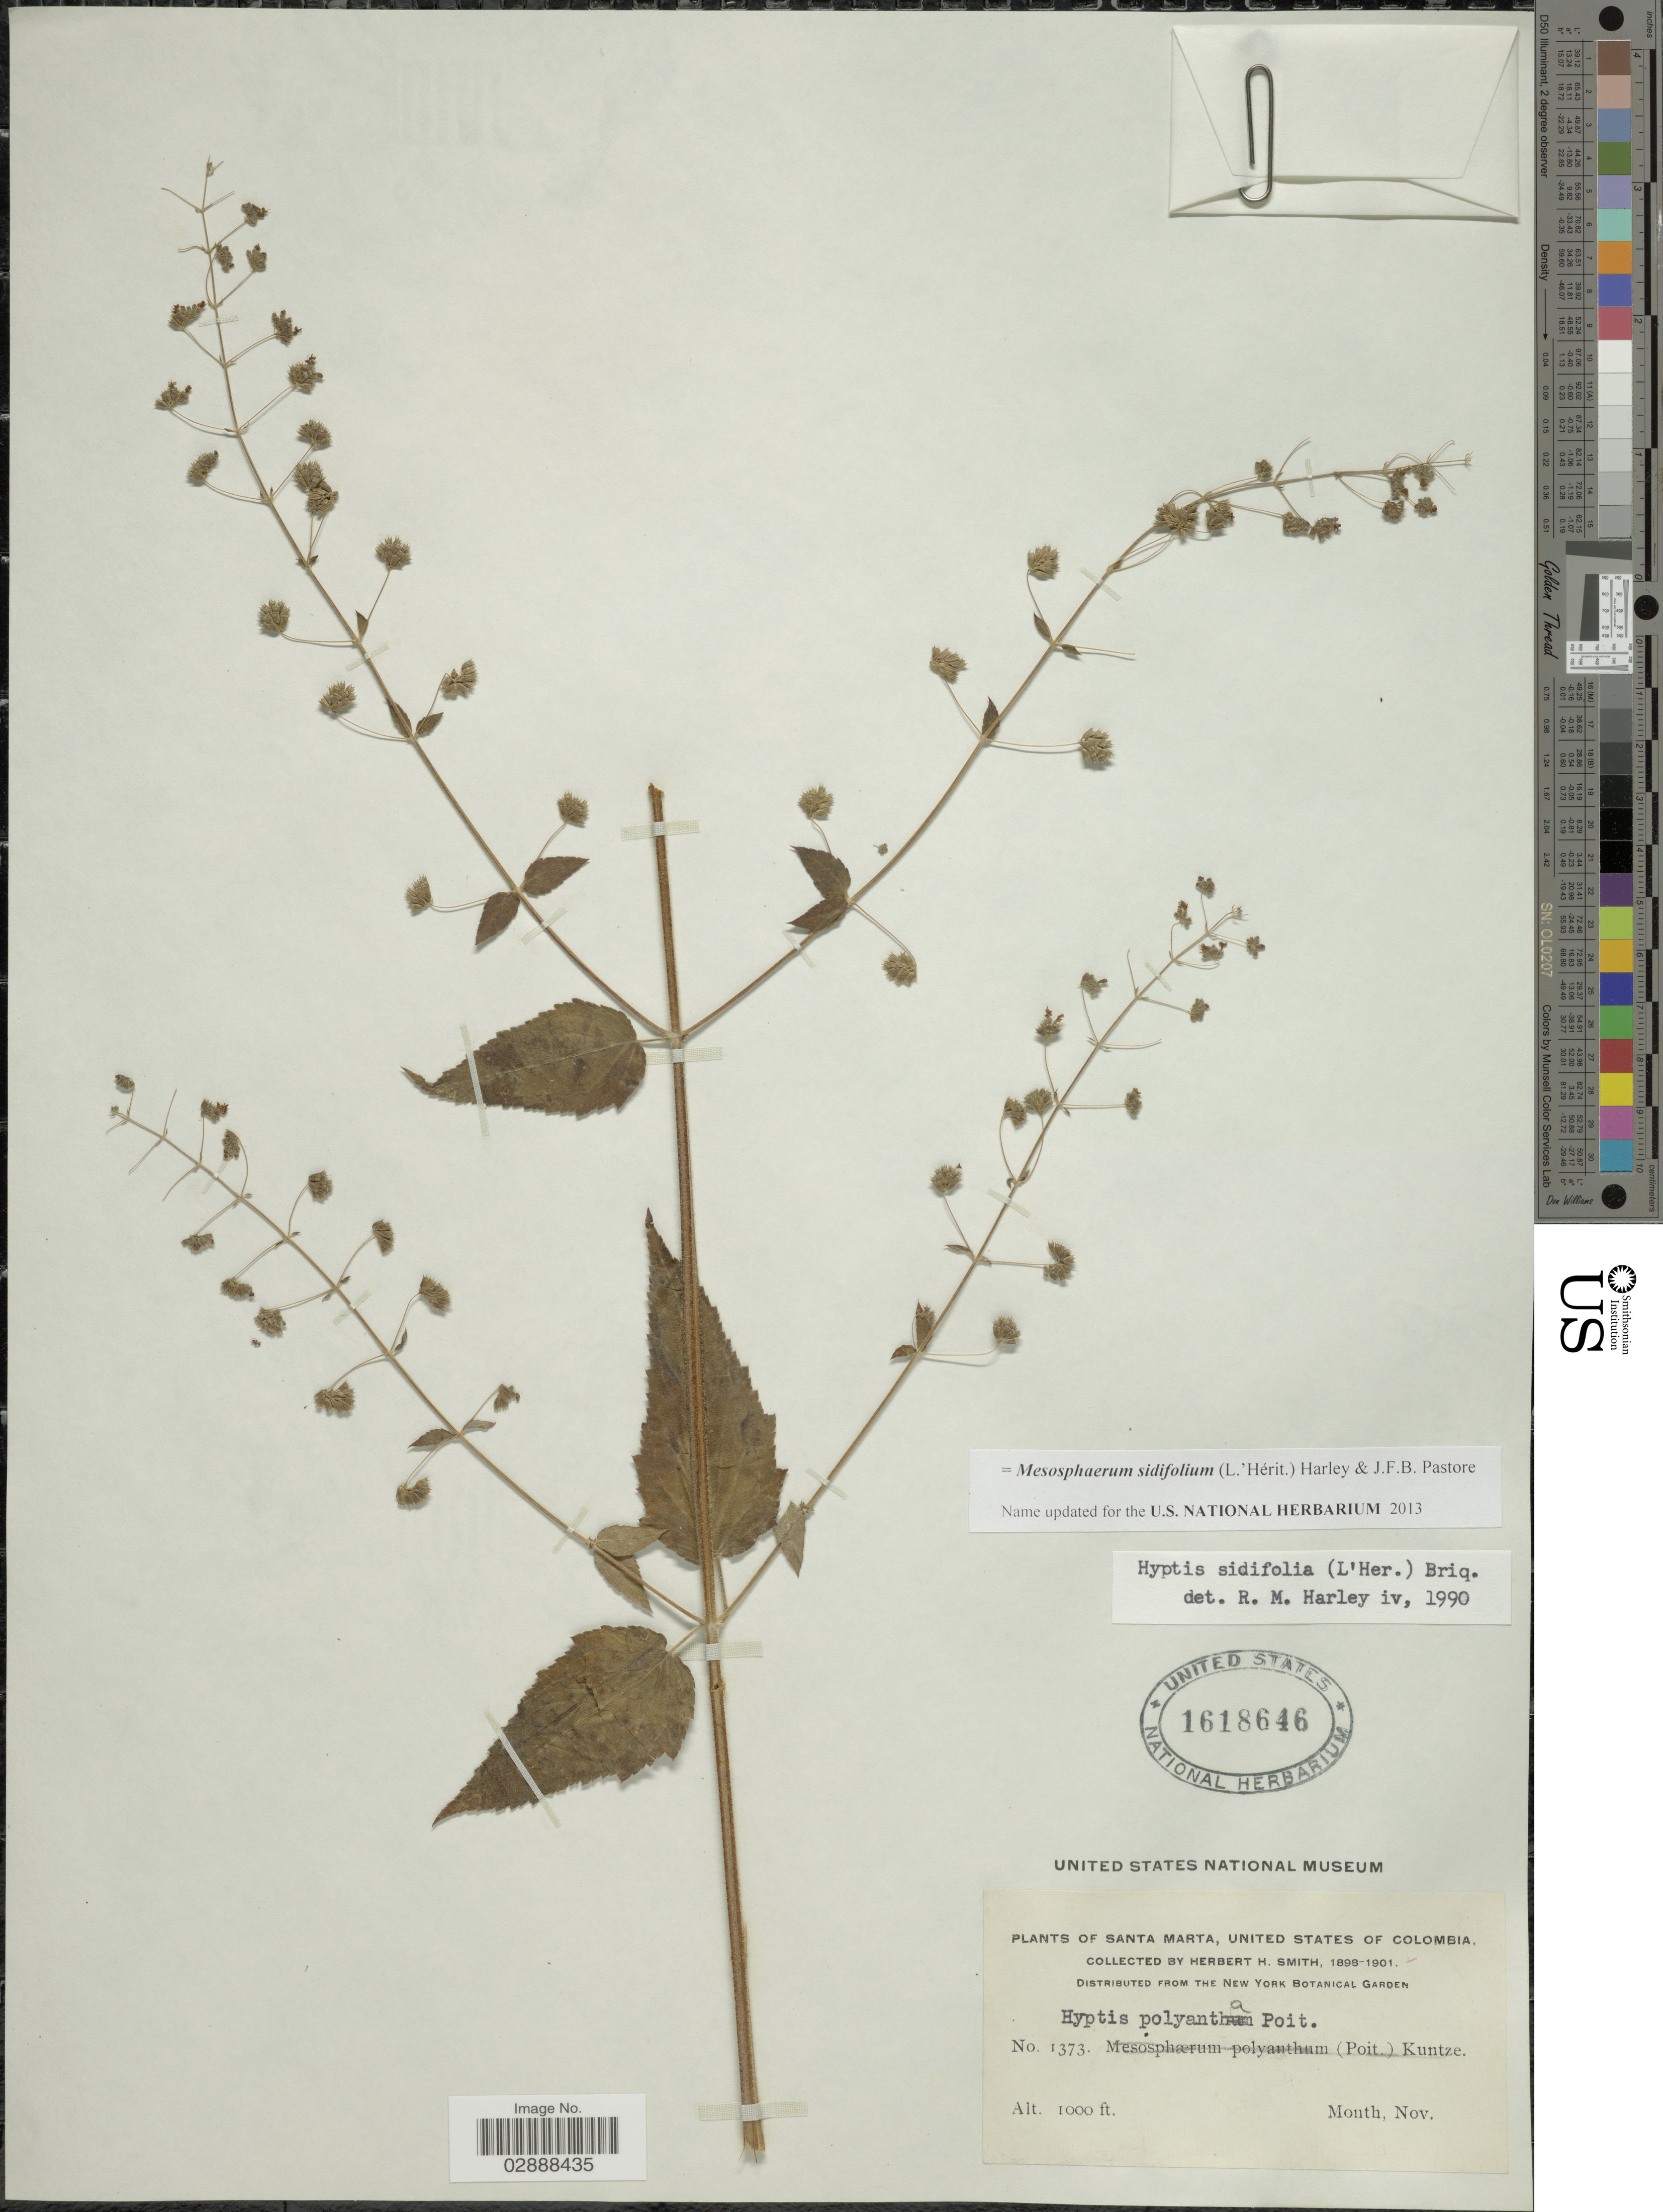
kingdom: Plantae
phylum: Tracheophyta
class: Magnoliopsida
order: Lamiales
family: Lamiaceae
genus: Mesosphaerum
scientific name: Mesosphaerum sidifolium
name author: (L'Hér.) Harley & J.F.B. Pastore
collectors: Herbert H. Smith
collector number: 1373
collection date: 1898-11/1901-11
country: Colombia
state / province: Magdalena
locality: Santa Marta, United States of Colombia.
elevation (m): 305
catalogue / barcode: US 1618646